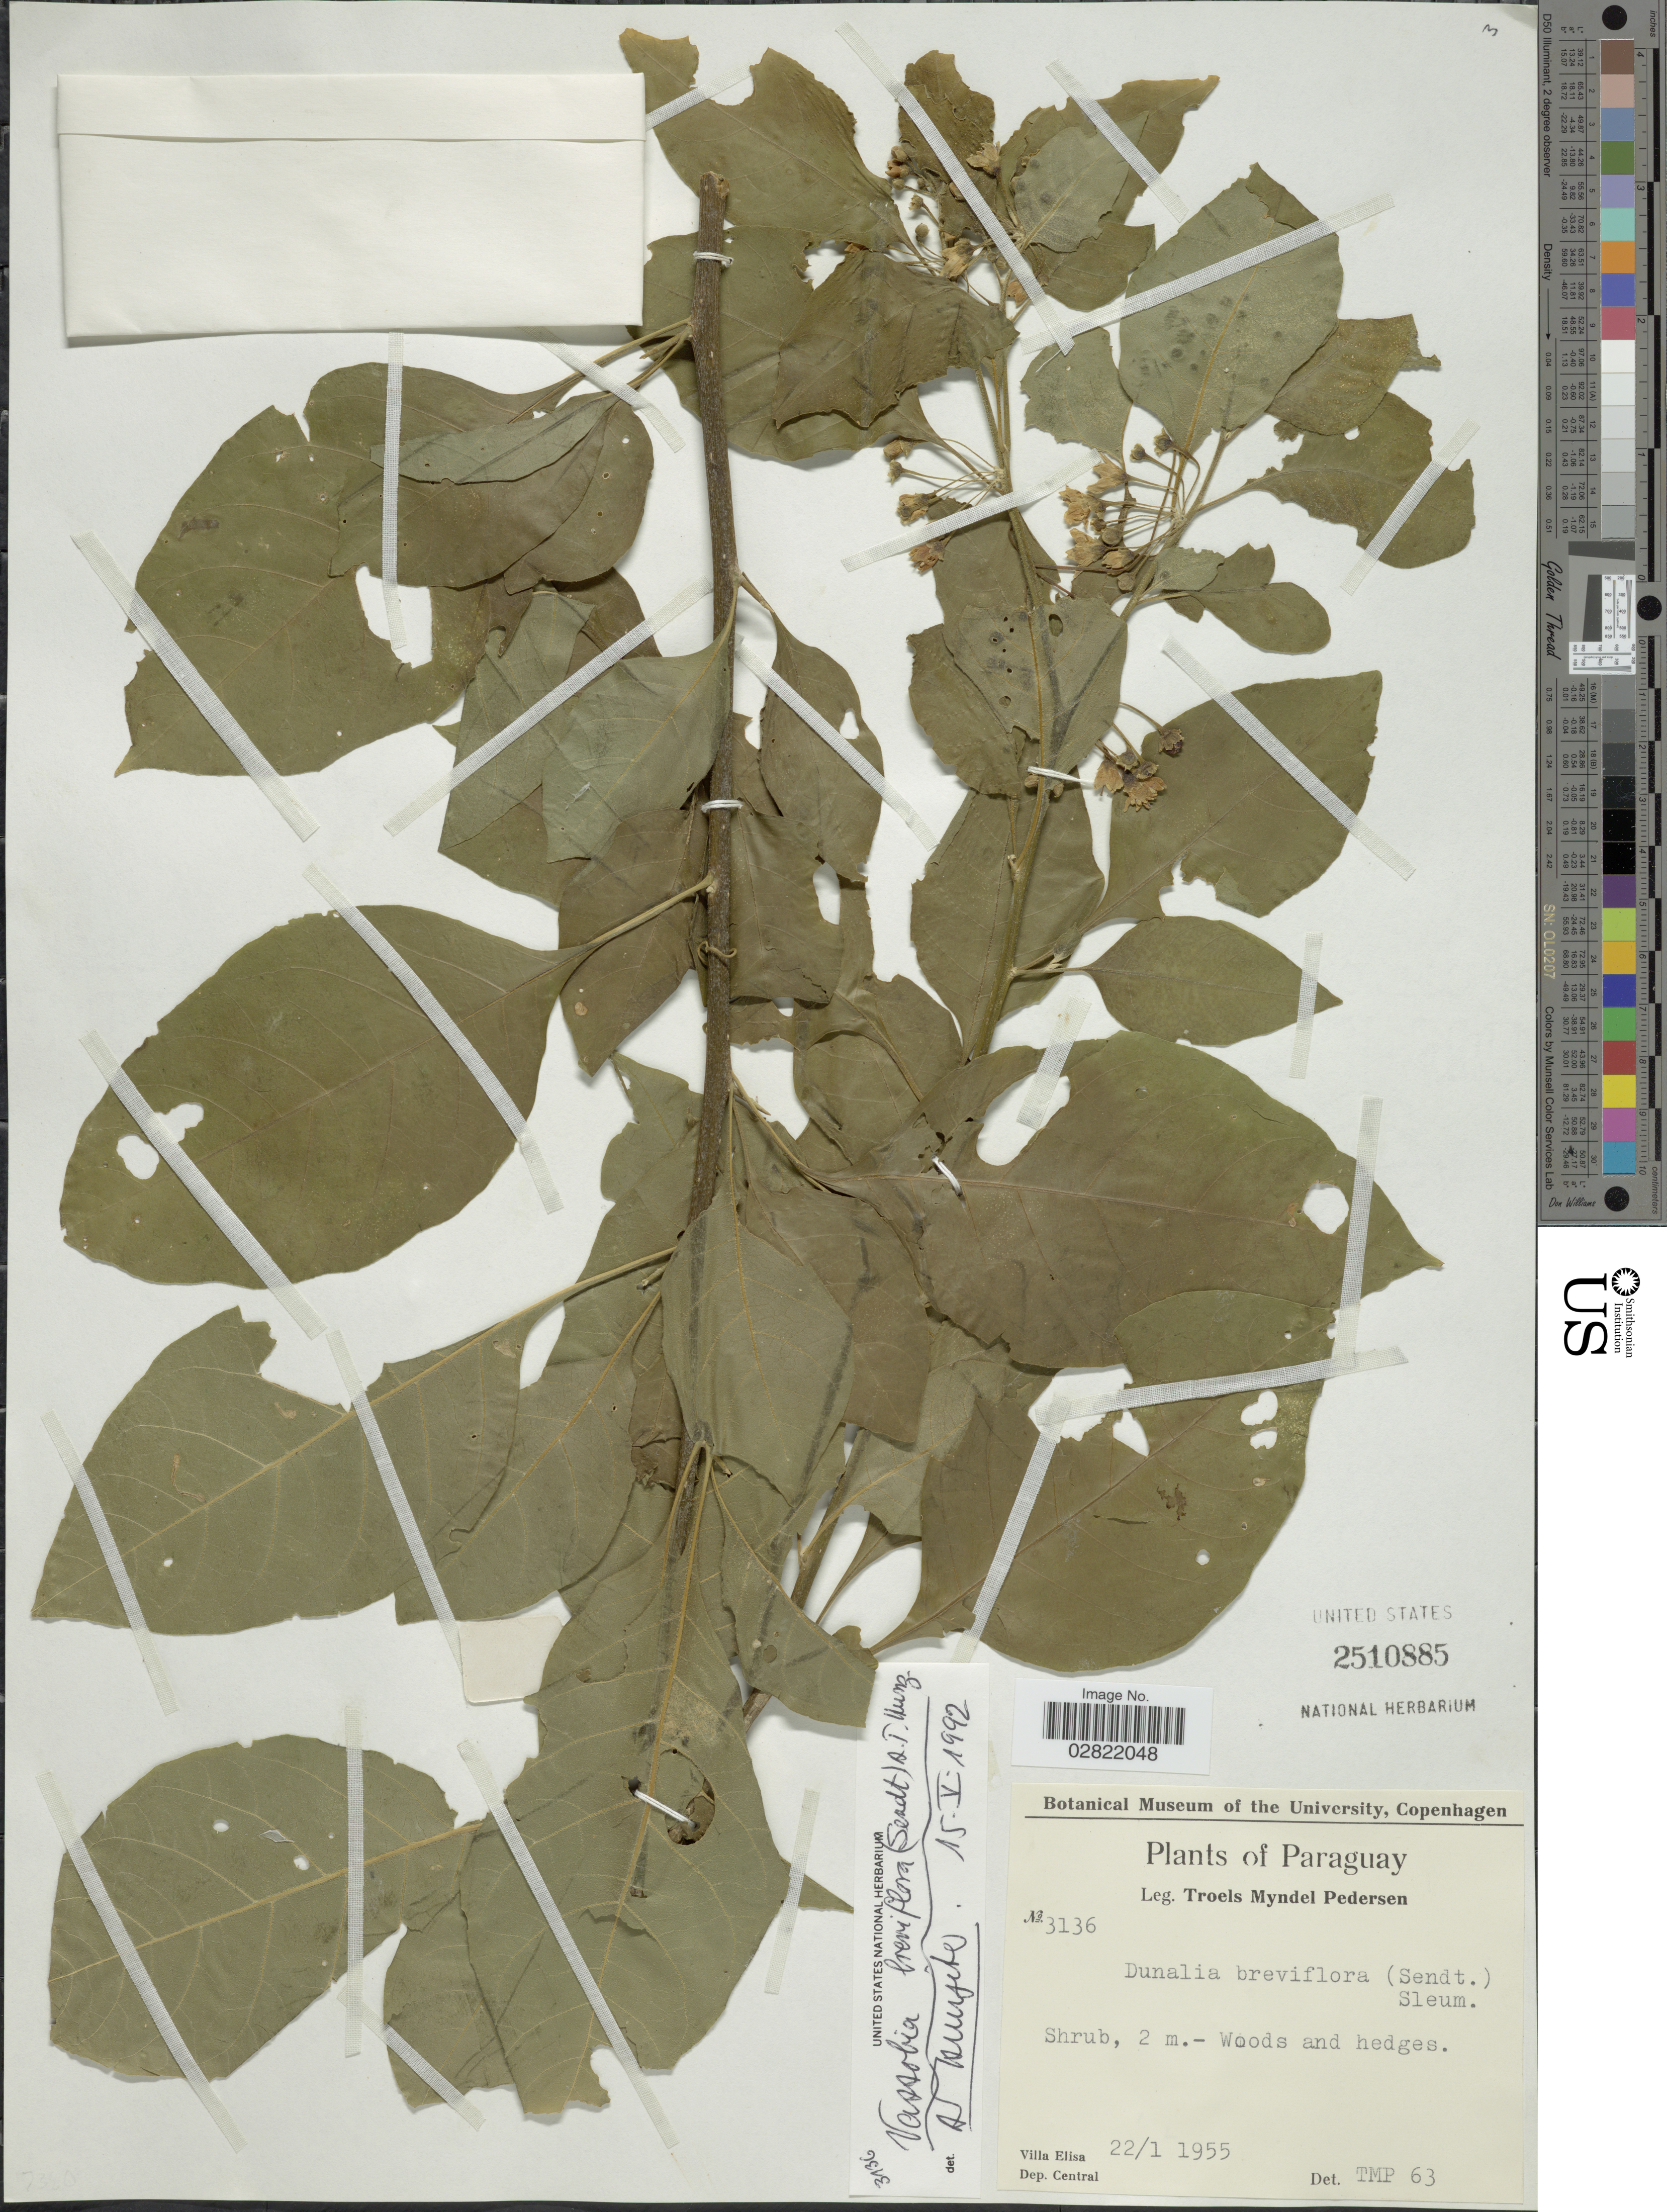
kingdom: Plantae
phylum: Tracheophyta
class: Magnoliopsida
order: Solanales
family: Solanaceae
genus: Vassobia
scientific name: Vassobia breviflora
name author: (Sendt.) Hunz.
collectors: T. Pederson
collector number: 3136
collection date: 1955-01-22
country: Paraguay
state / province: Central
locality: Villa Elisa, Dep. Central.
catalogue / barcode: US 2510885